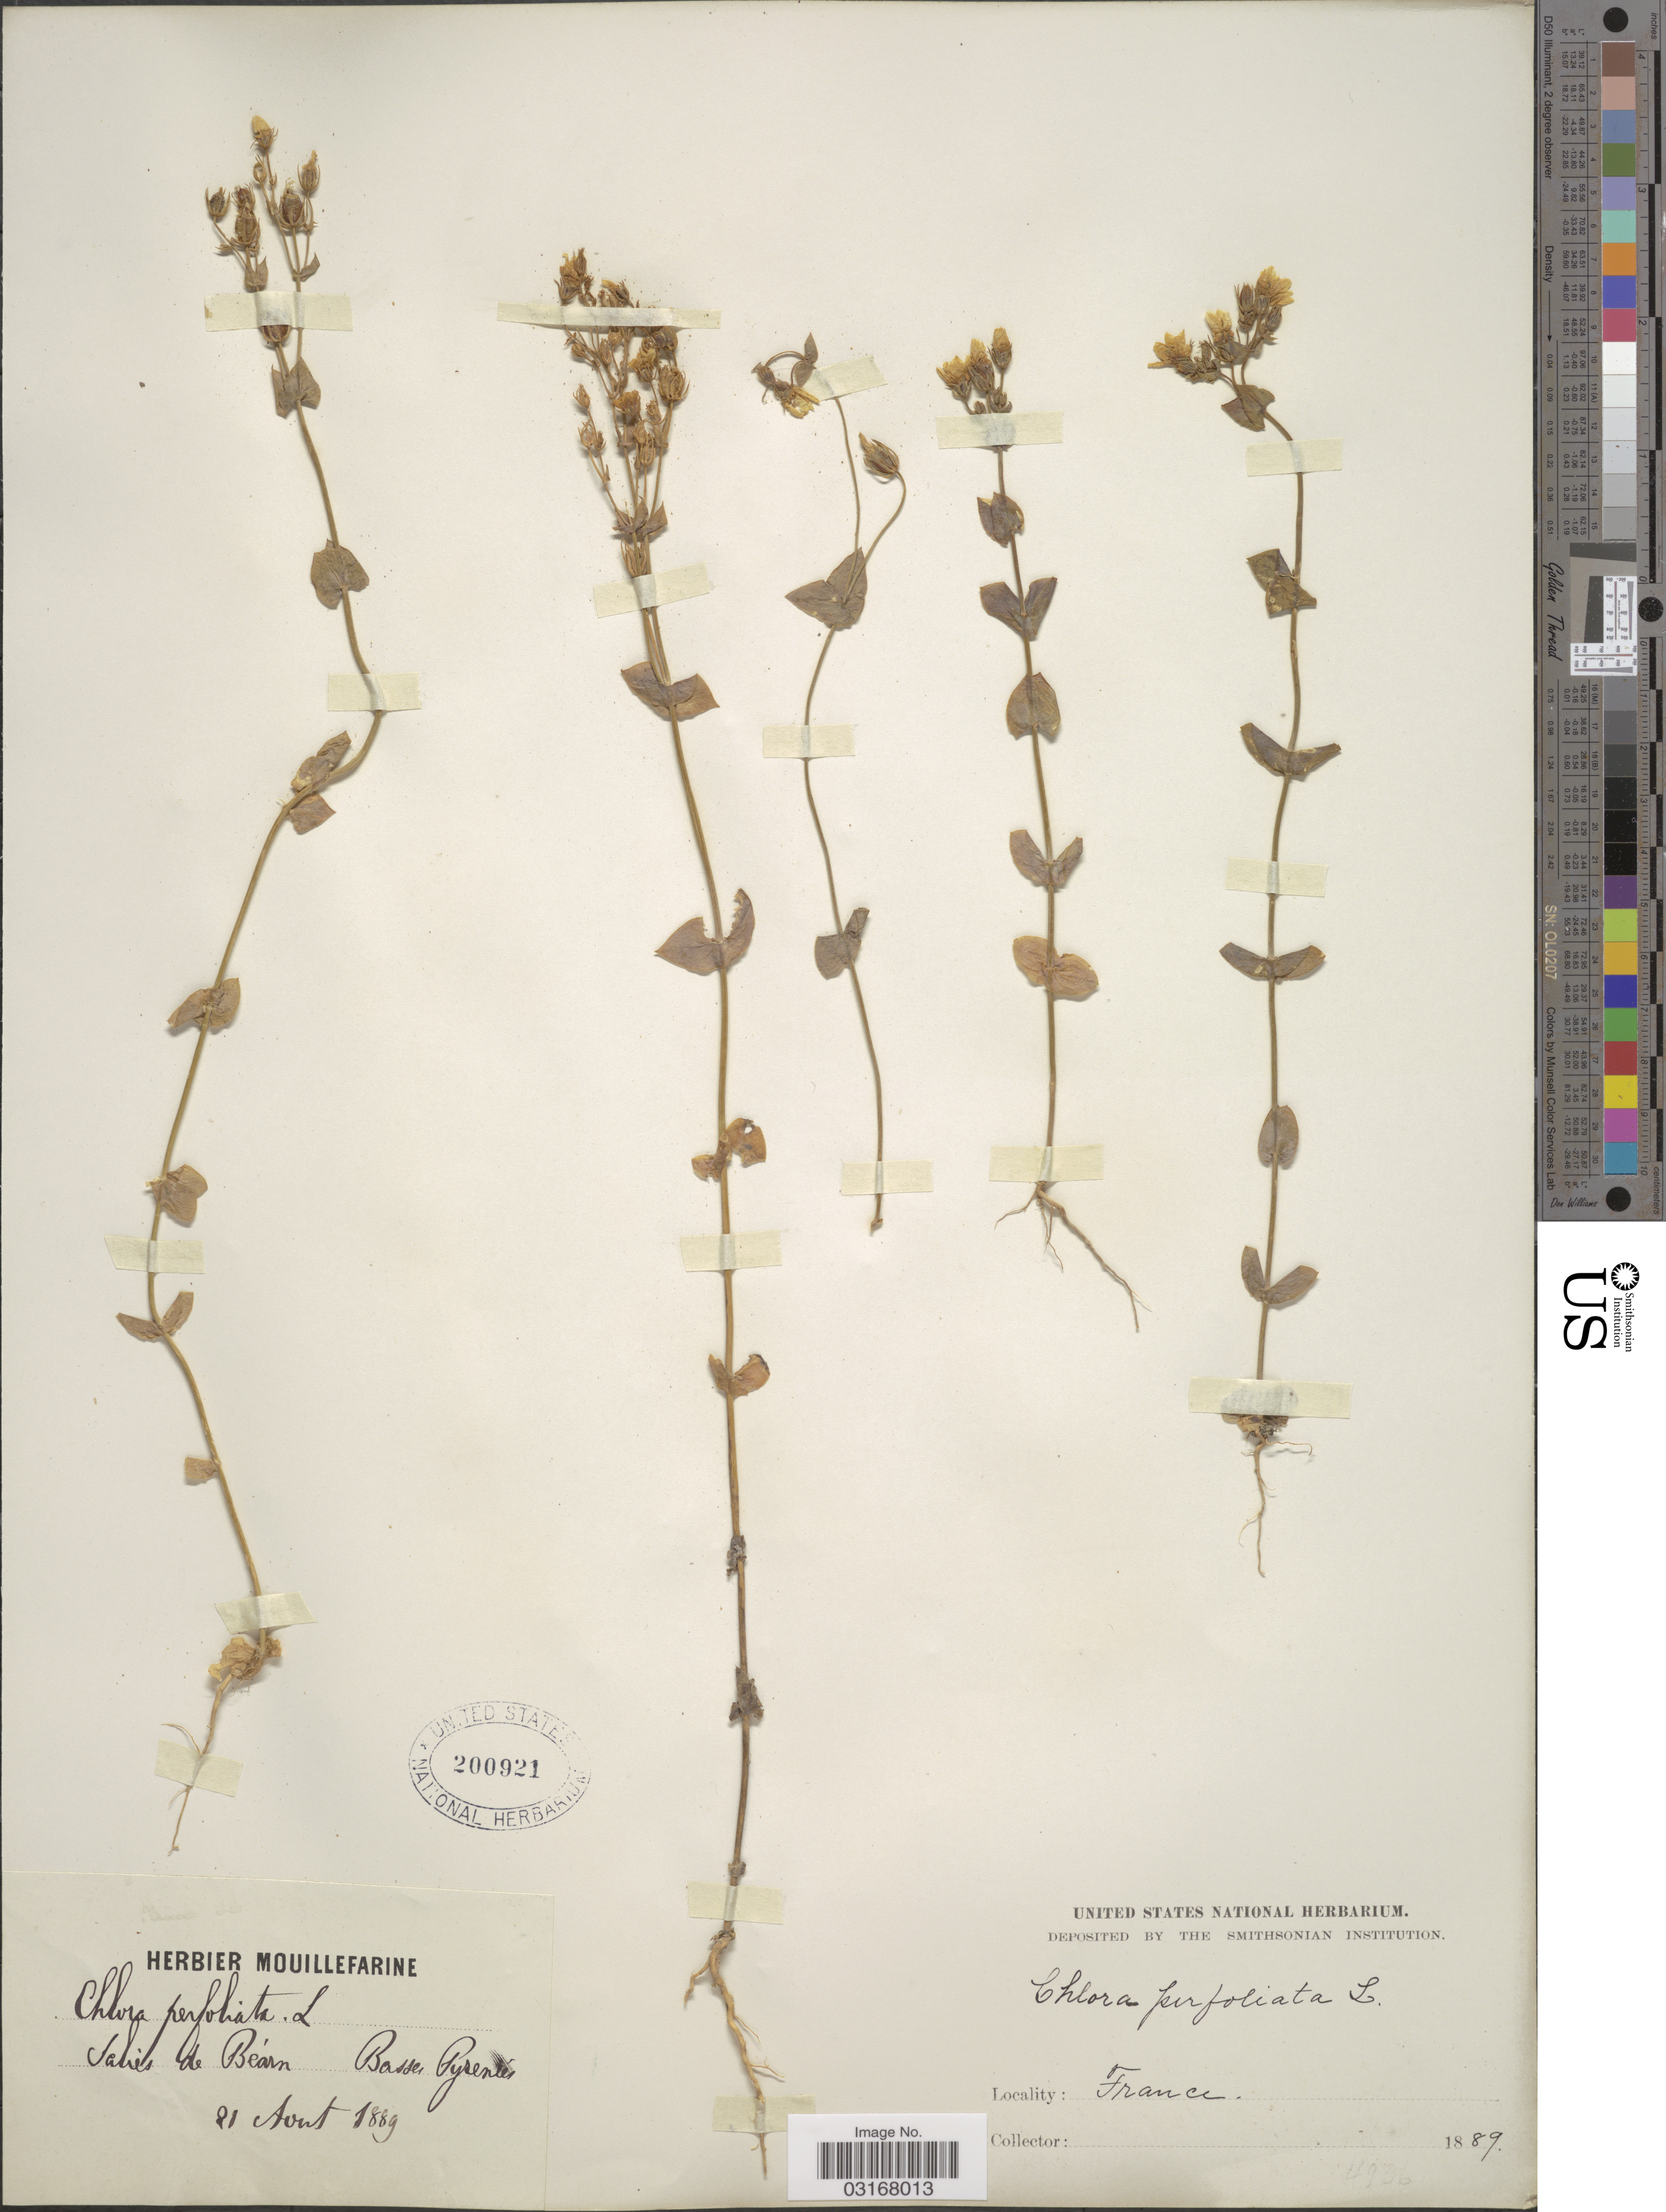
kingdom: Plantae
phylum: Tracheophyta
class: Magnoliopsida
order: Gentianales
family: Gentianaceae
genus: Chlora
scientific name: Chlora perfoliata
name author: (L.) L.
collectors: ex herb. Mouillefarine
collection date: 1889-08-21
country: France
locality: Salies de Bearn. Bassin Pyréneés.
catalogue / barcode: US 200921